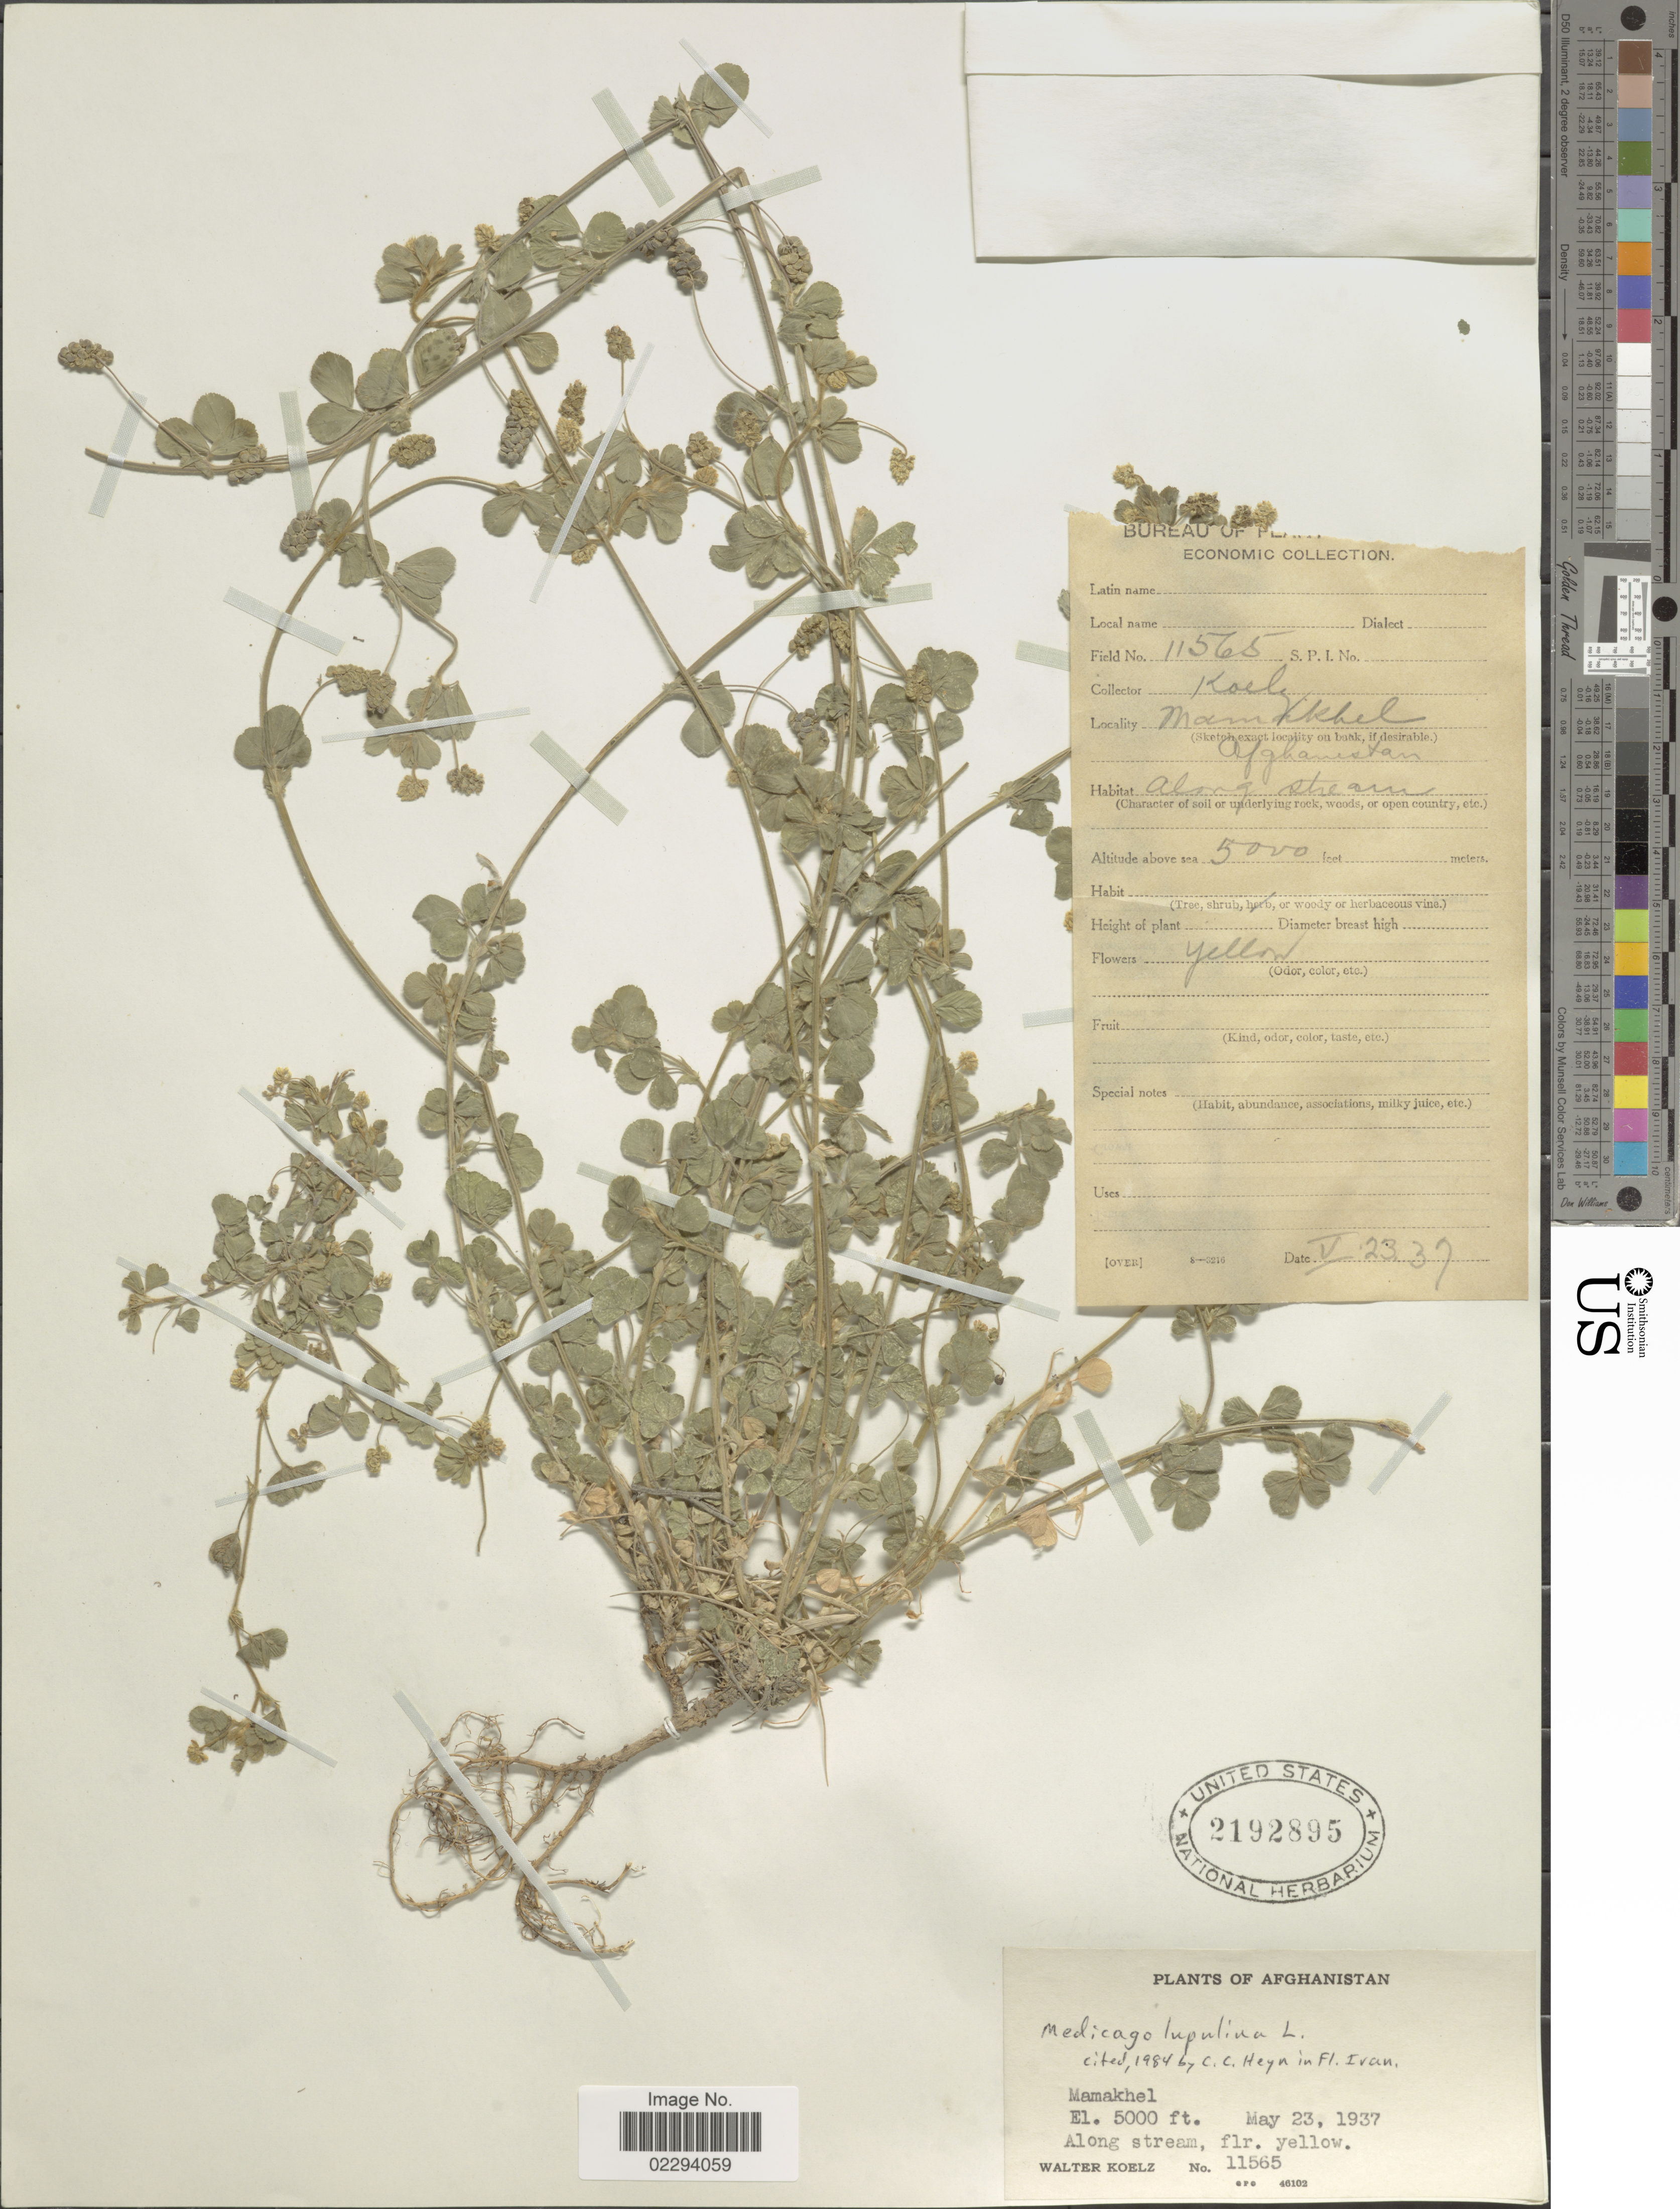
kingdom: Plantae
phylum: Tracheophyta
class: Magnoliopsida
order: Fabales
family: Fabaceae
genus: Medicago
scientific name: Medicago lupulina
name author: L.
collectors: W. N. Koelz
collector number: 11565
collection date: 1937-05-23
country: Afghanistan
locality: Mamakhel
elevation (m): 1524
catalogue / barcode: US 2192895